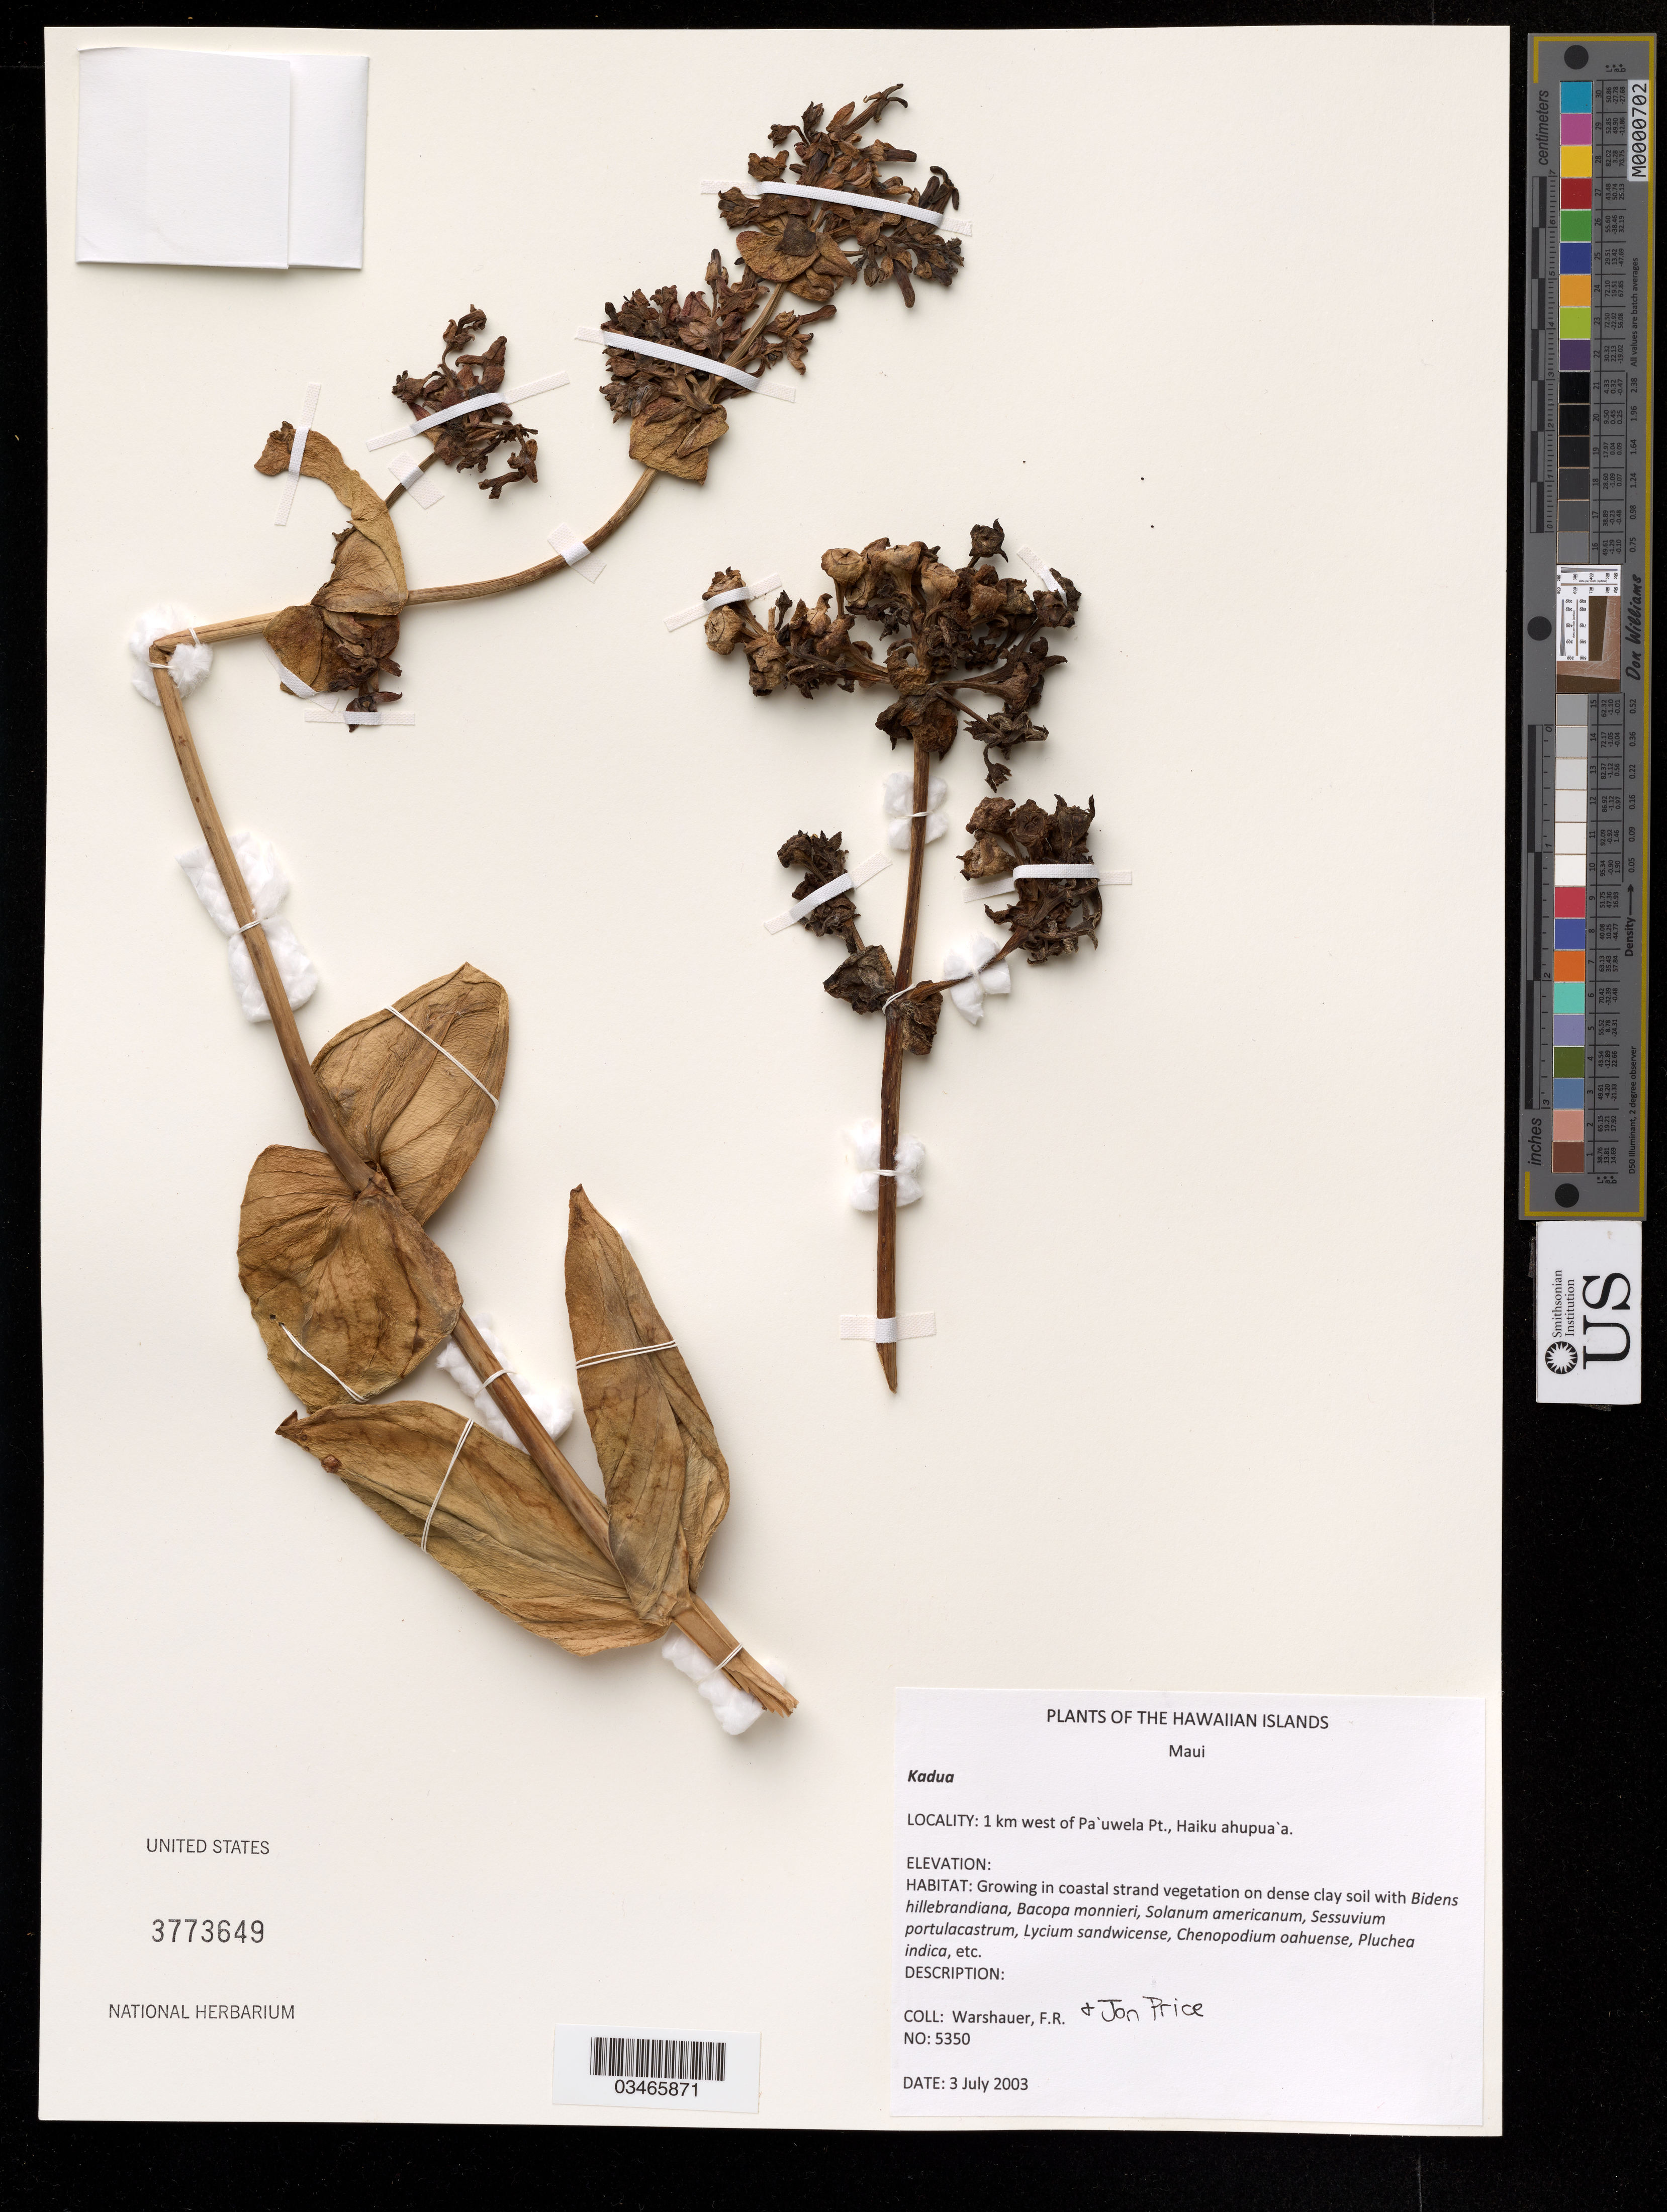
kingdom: Plantae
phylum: Tracheophyta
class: Magnoliopsida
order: Gentianales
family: Rubiaceae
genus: Kadua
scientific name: Kadua sp.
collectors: F. Warshauer & J. Price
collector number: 5350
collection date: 2003-07-03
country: United States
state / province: Hawaii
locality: Maui, 1 km west of Pa'uwela Pt., Haiku ahupua'a.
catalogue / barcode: US 3773649